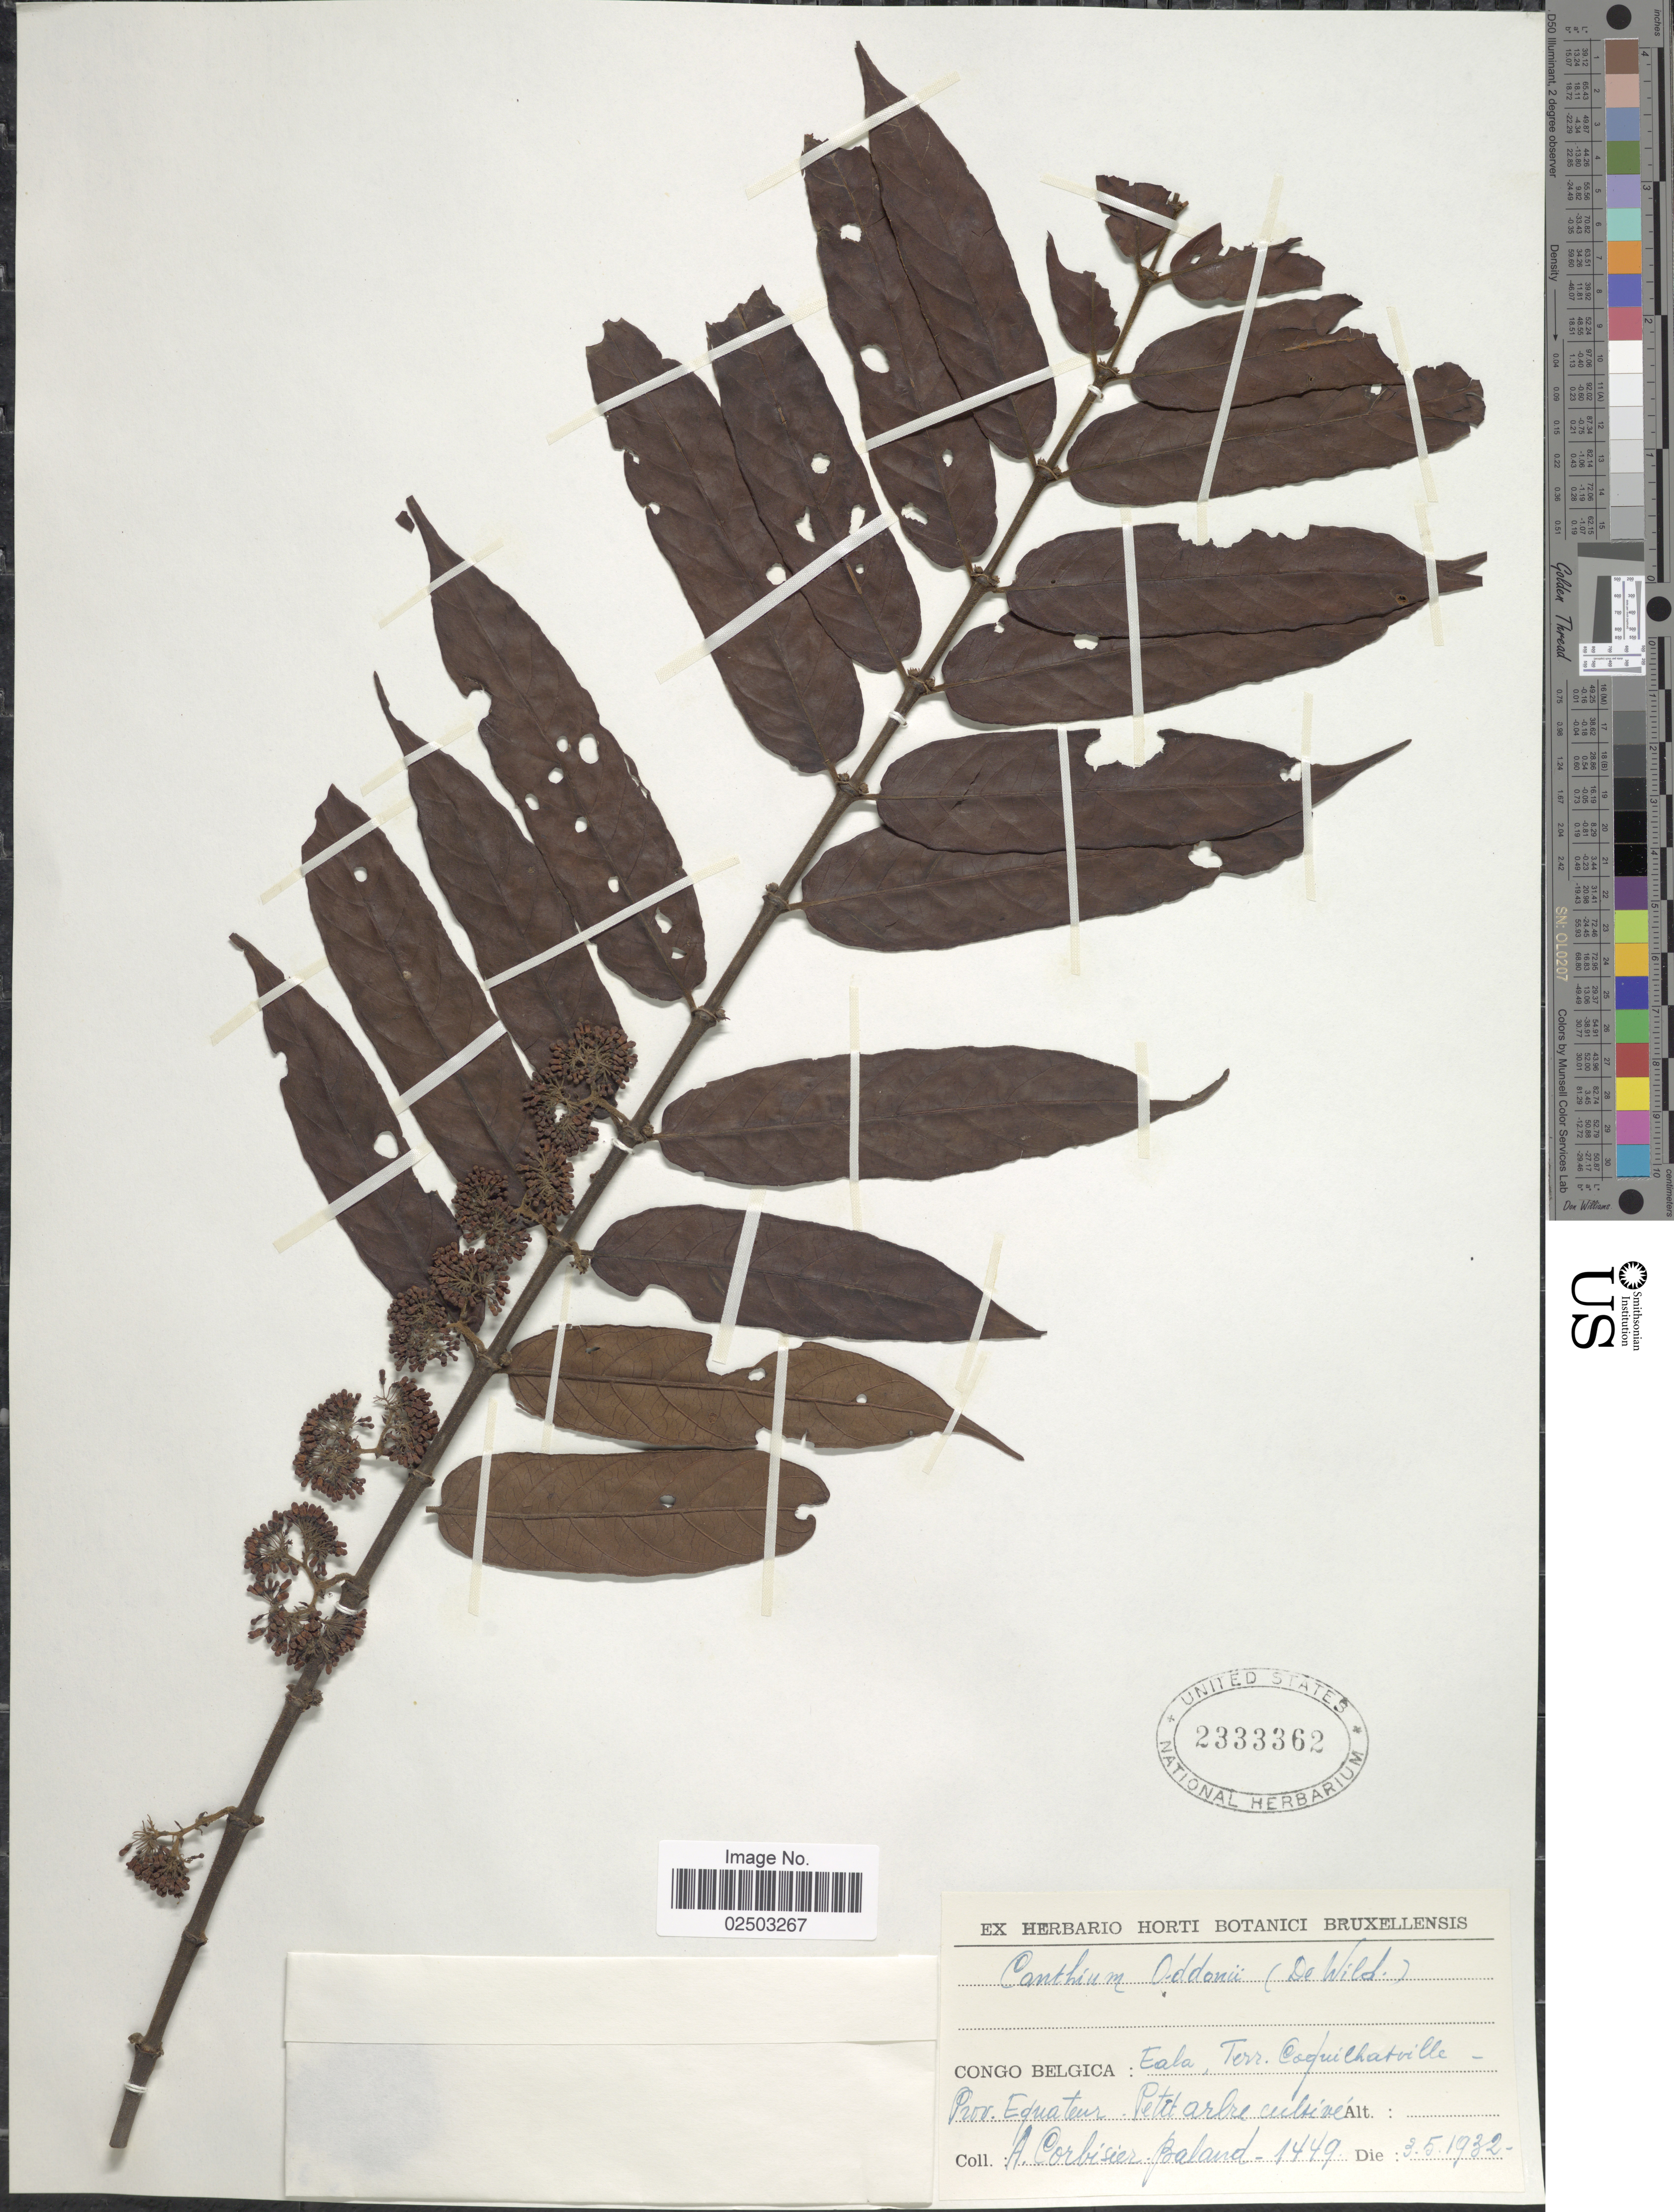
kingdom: Plantae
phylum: Tracheophyta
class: Magnoliopsida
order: Gentianales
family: Rubiaceae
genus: Canthium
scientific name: Canthium oddonii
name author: (De Wild.) C.M. Evrard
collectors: A. Corbisier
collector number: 1449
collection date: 1932-05-03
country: Congo, Democratic Republic of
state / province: Equateur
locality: Congo BelgicaL Eaka Terr. Coquilhatville, Petit arbre cultive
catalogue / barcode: US 2333362